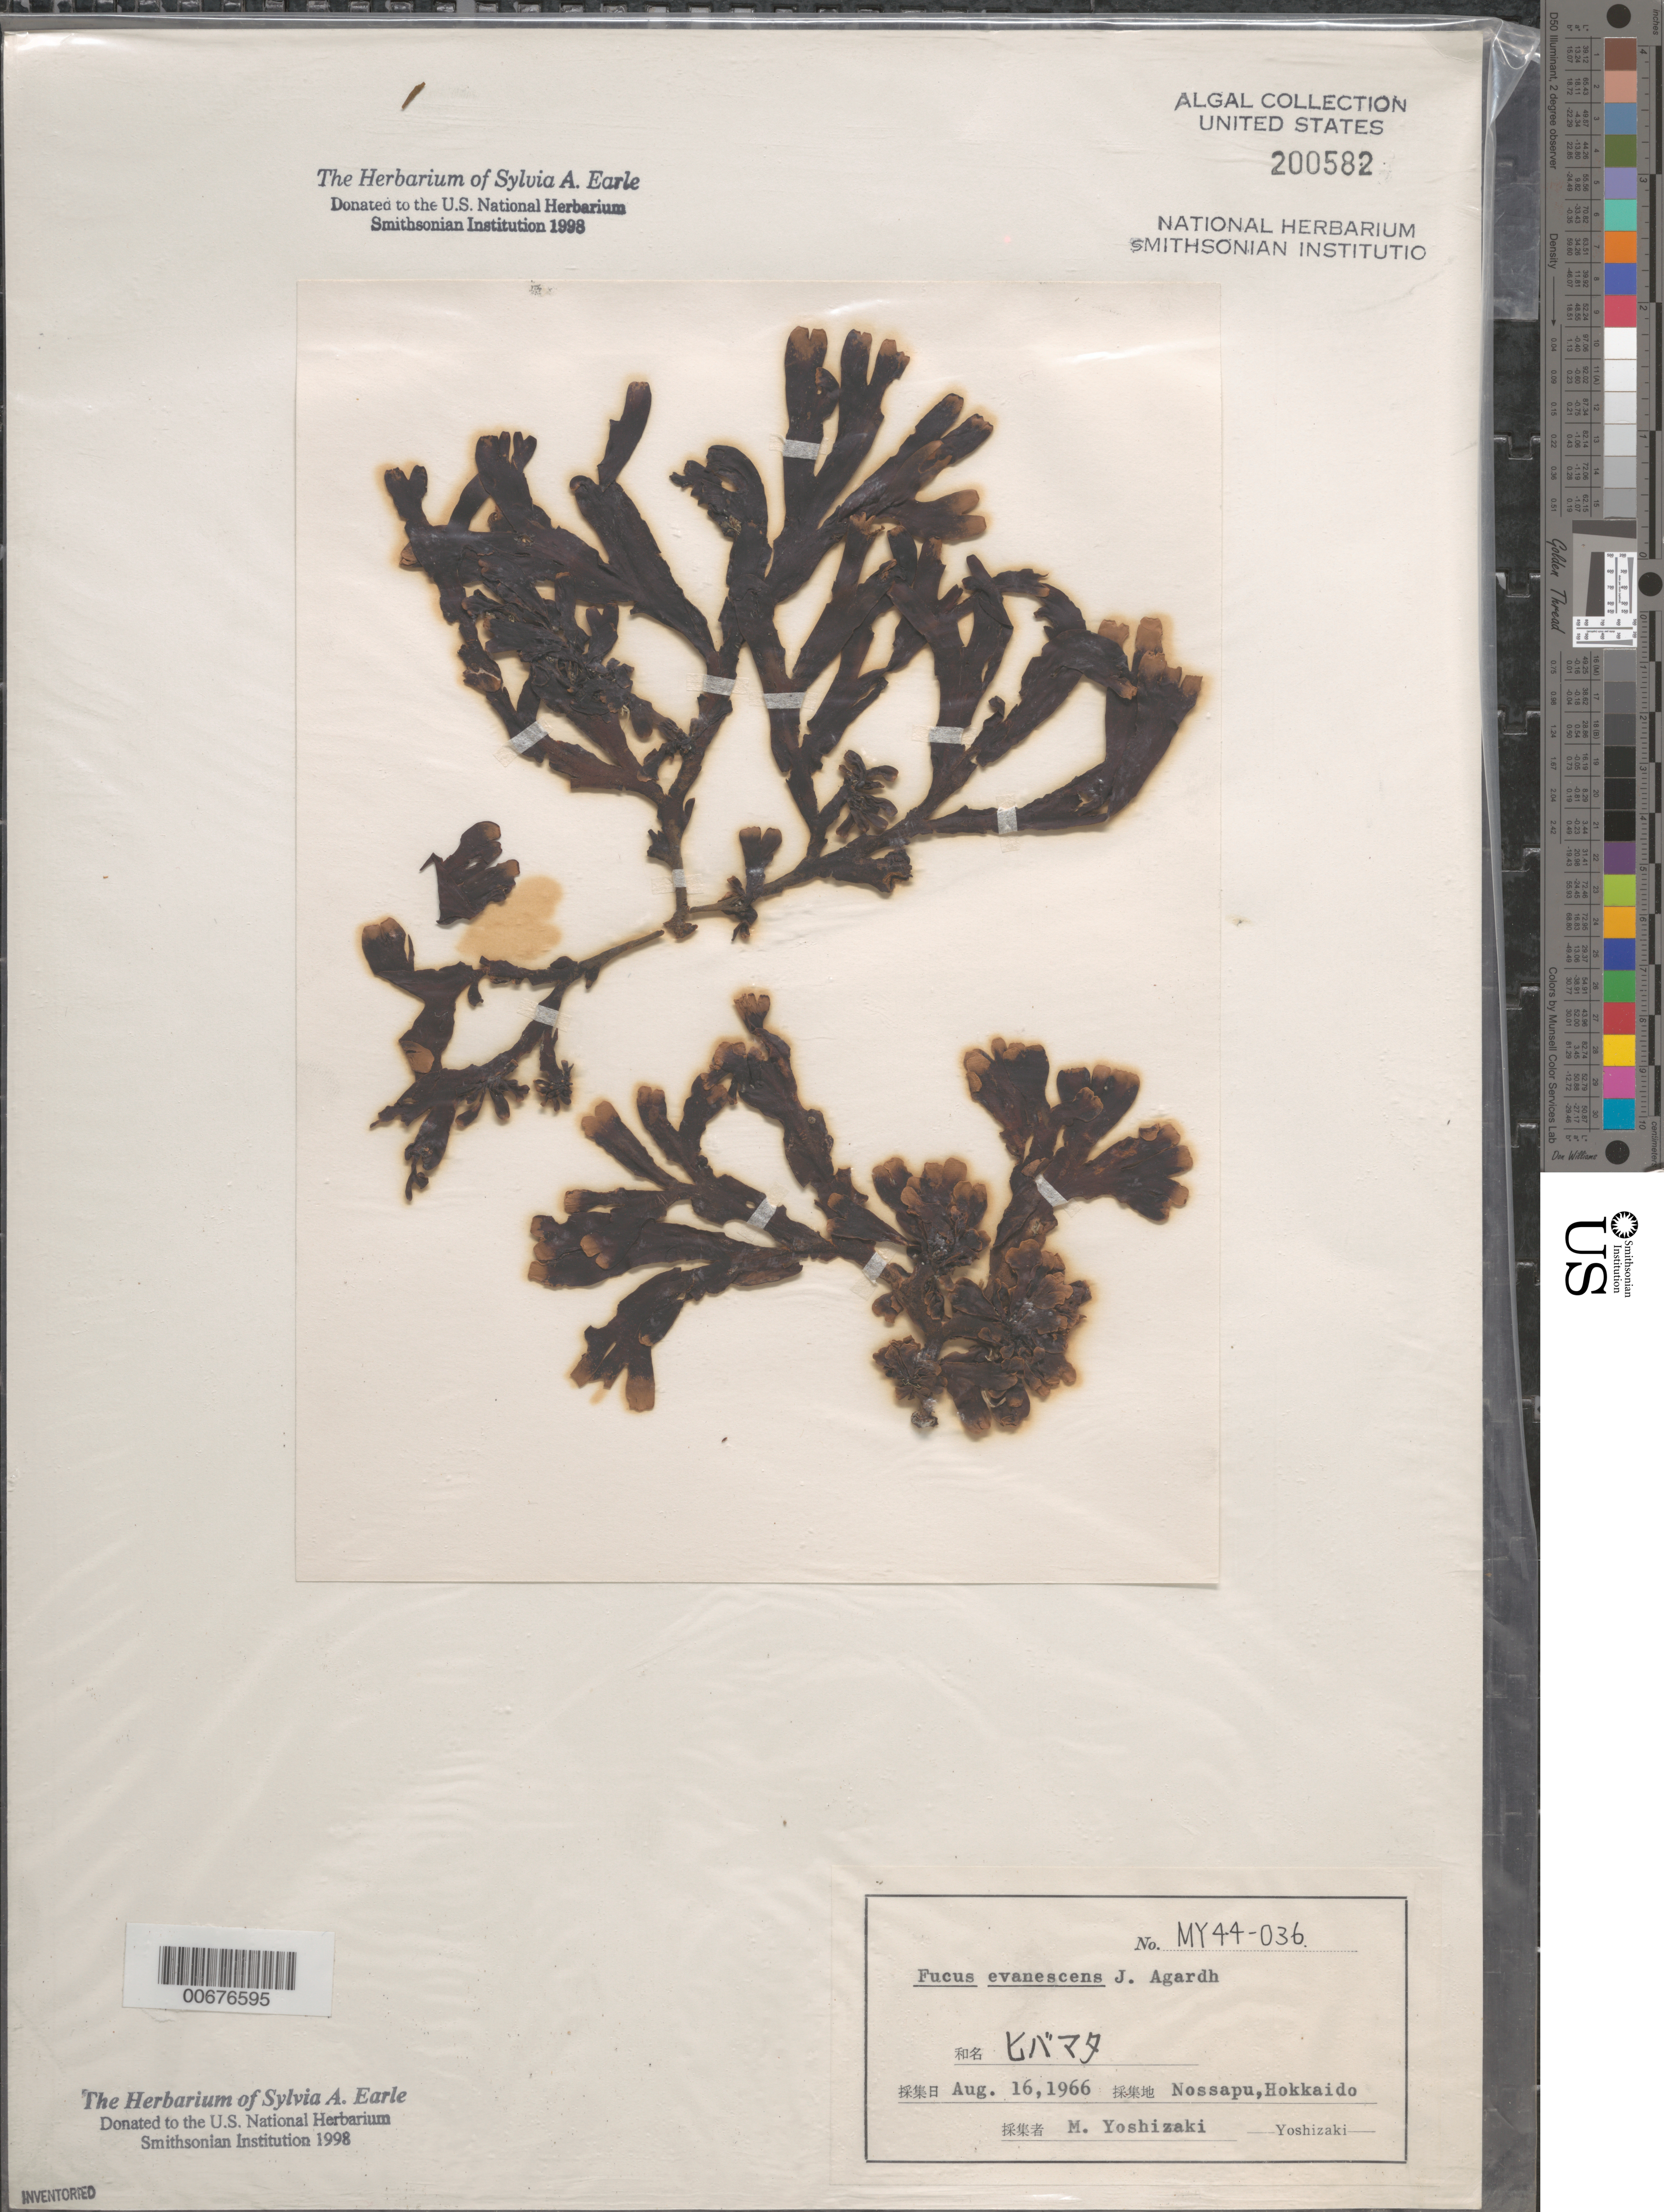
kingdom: Chromista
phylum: Ochrophyta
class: Phaeophyceae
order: Fucales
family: Fucaceae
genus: Fucus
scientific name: Fucus distichus subsp. evanescens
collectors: M. Yoshizaki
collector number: MY 44-036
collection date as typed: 16 Aug 1966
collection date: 1966-08-16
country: Japan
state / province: Hokkaido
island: Hokkaido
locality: Nossapu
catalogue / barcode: US 200582